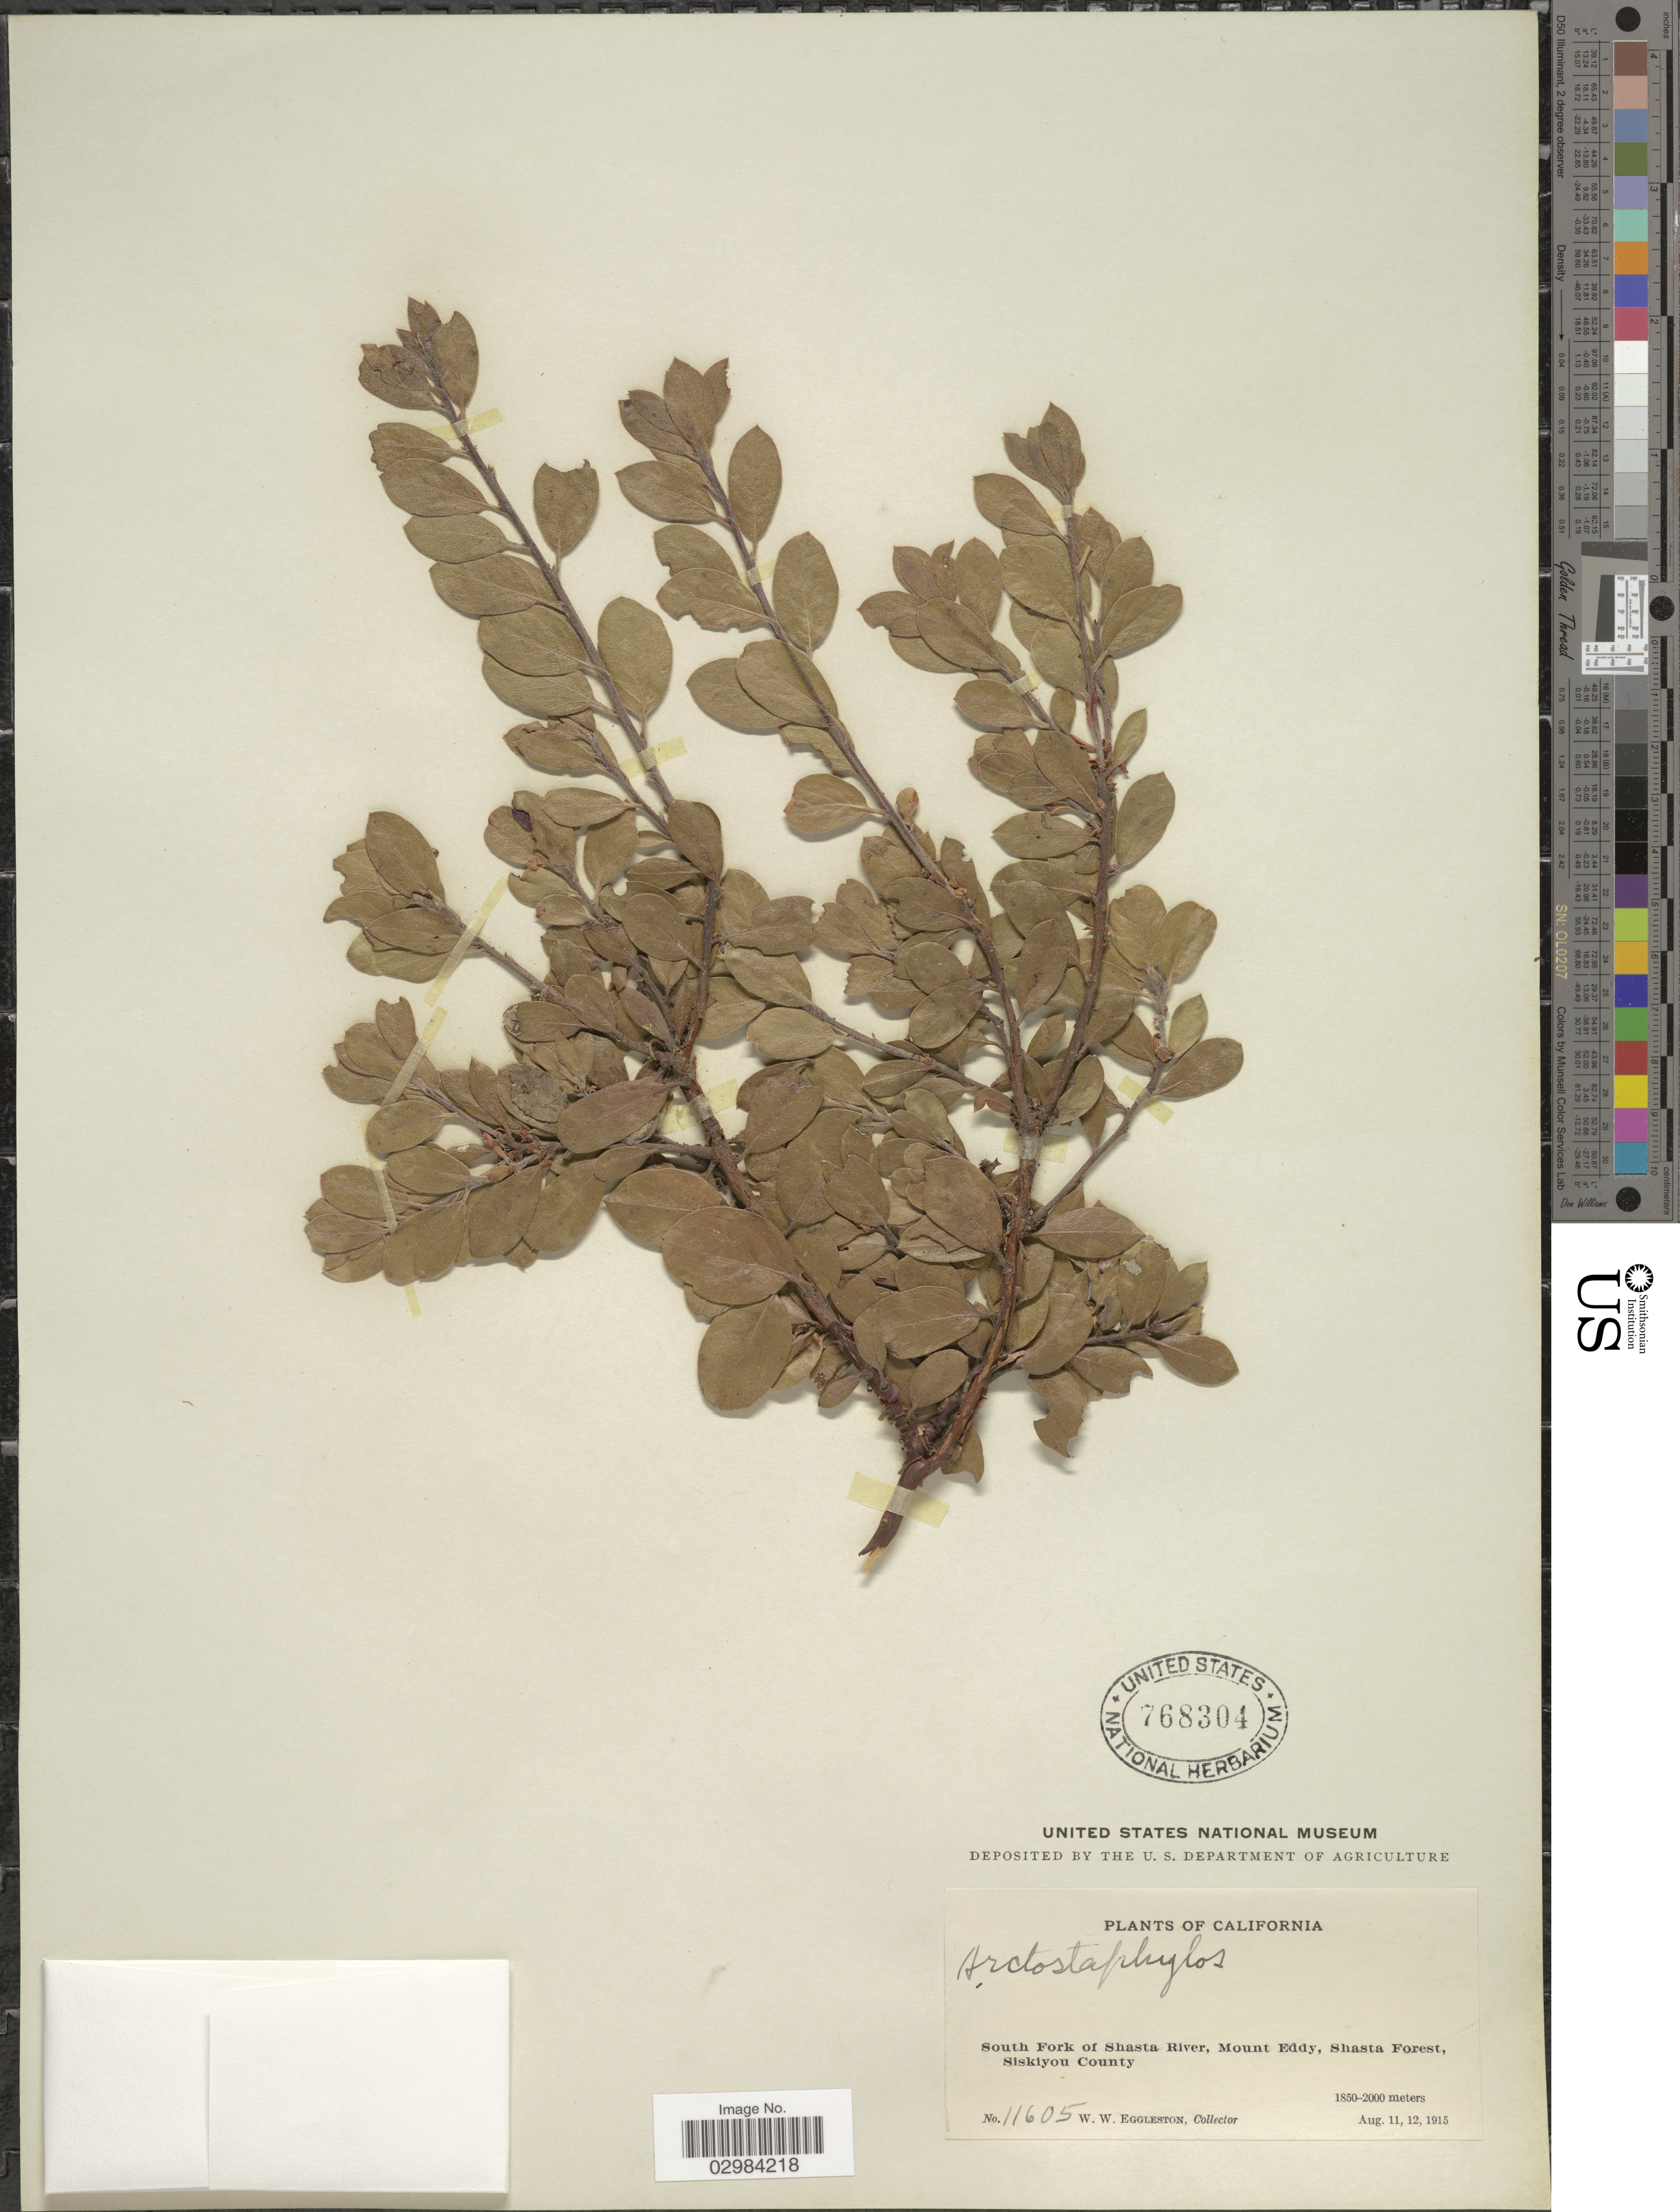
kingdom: Plantae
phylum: Tracheophyta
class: Magnoliopsida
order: Ericales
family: Ericaceae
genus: Arctostaphylos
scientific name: Arctostaphylos nevadensis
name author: A. Gray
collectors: W. W. Eggleston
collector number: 11605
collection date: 1915-08-11/1915-08-12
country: United States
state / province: California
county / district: Siskiyou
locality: South Fork of Shasta River, Mount Eddy, Shasta Forest, Siskiyou County.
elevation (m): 1850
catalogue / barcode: US 768304